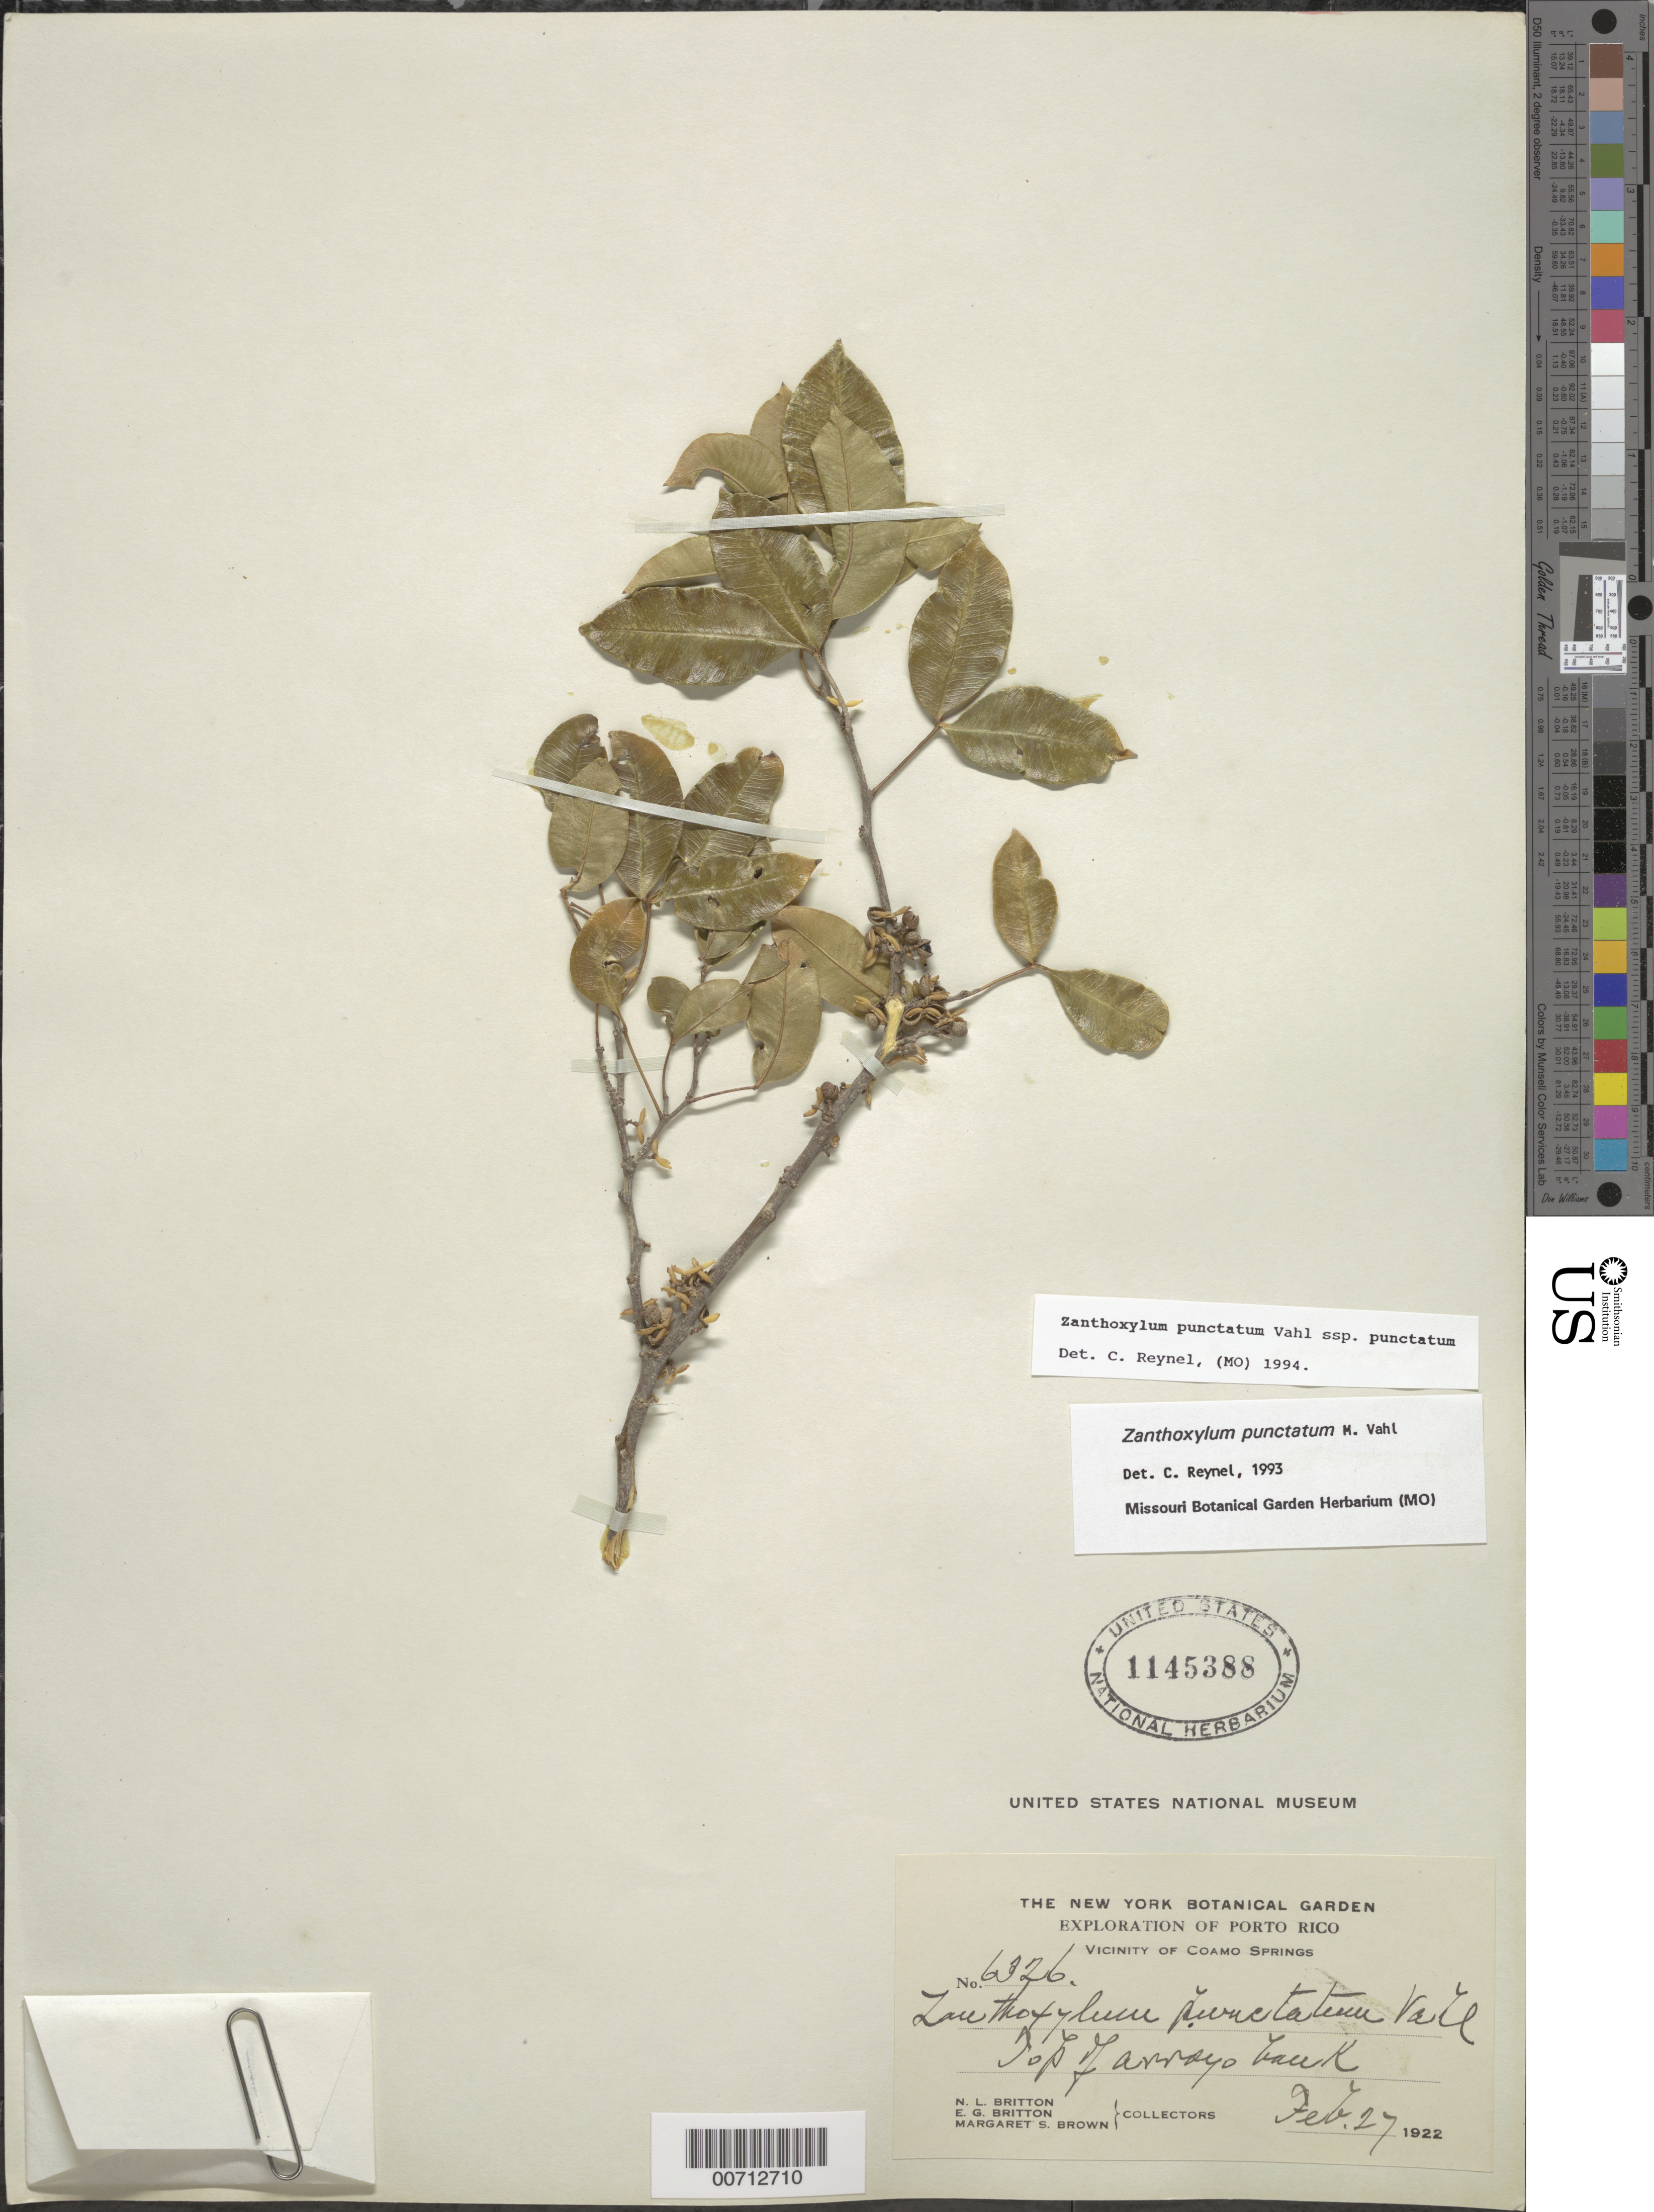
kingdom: Plantae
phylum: Tracheophyta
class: Magnoliopsida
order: Sapindales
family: Rutaceae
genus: Zanthoxylum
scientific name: Zanthoxylum punctatum subsp. punctatum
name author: Vahl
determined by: Reynel, Carlos A., (MO), Missouri Botanical Garden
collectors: N. Britton, E. G. Britton & M. S. Brown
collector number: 6326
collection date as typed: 27 Feb 1922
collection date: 1922-02-27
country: Puerto Rico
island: Greater Antilles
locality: Coamo Springs, vic of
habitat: Top of Arroyo bank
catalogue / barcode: US 1145388